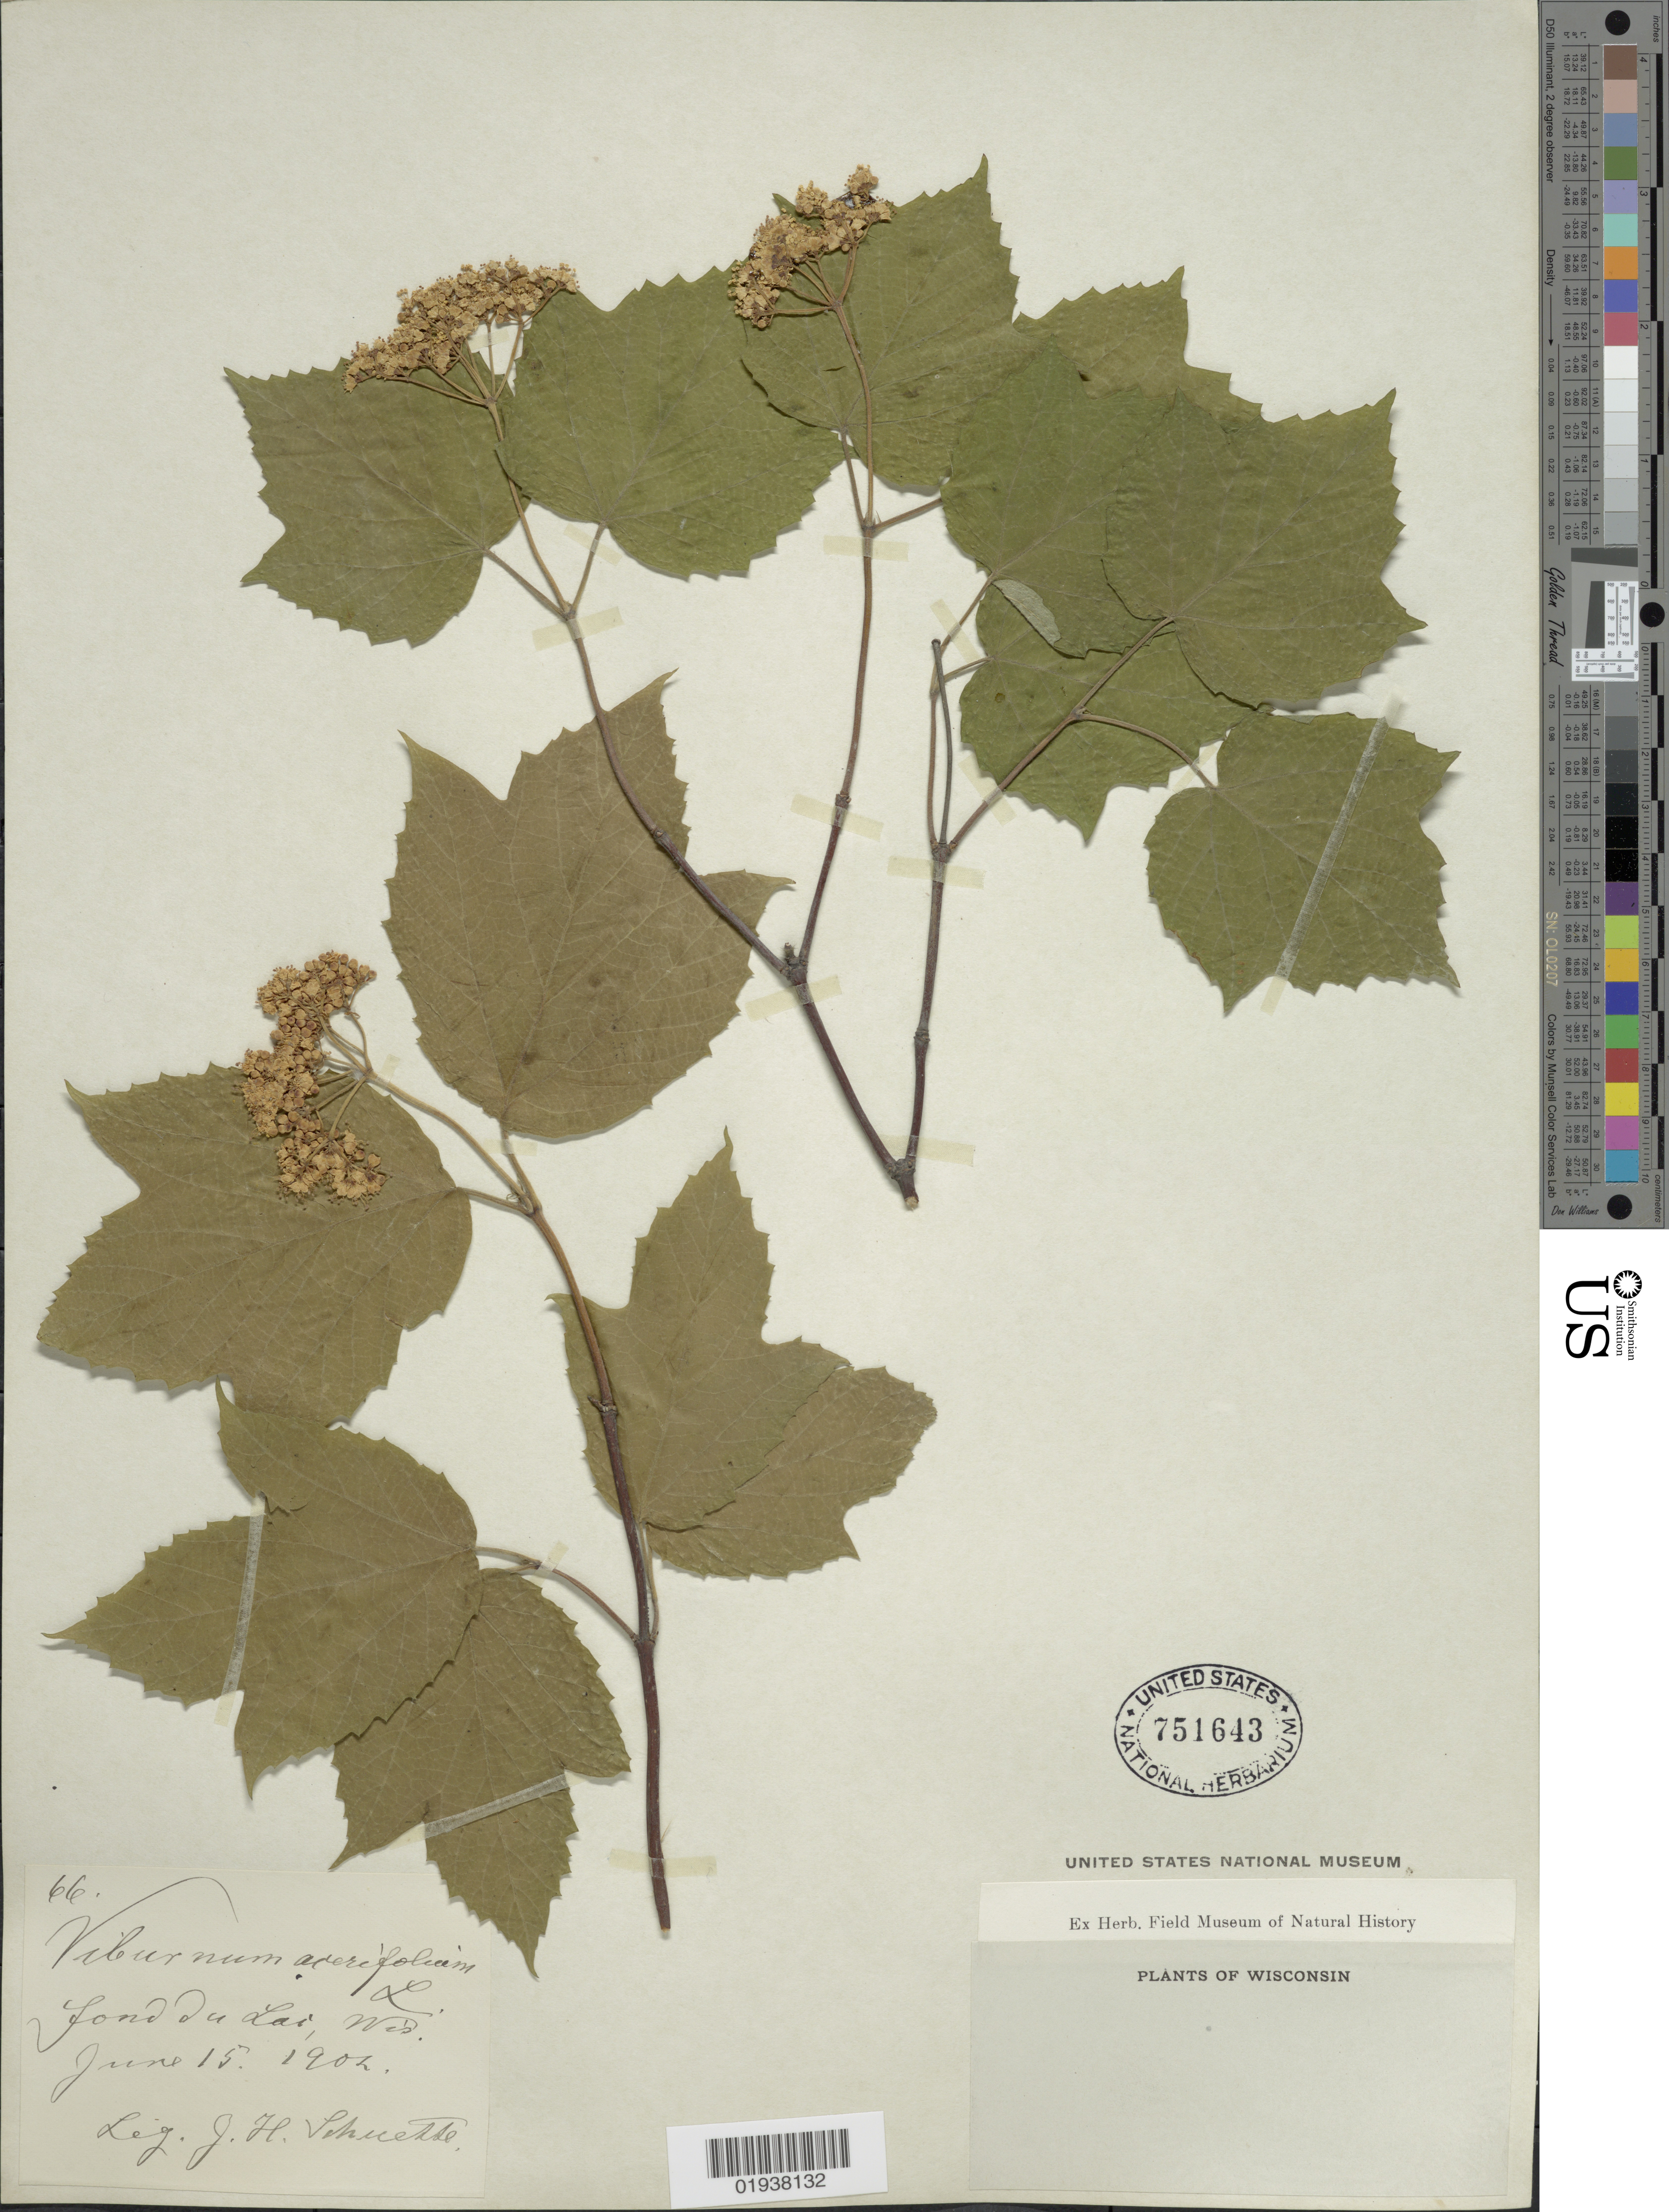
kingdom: Plantae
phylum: Tracheophyta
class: Magnoliopsida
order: Dipsacales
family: Viburnaceae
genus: Viburnum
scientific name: Viburnum acerifolium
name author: L.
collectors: J. H. Schuette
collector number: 66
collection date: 1902-06-15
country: United States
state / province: Wisconsin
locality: Fond du Lai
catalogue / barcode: US 751643